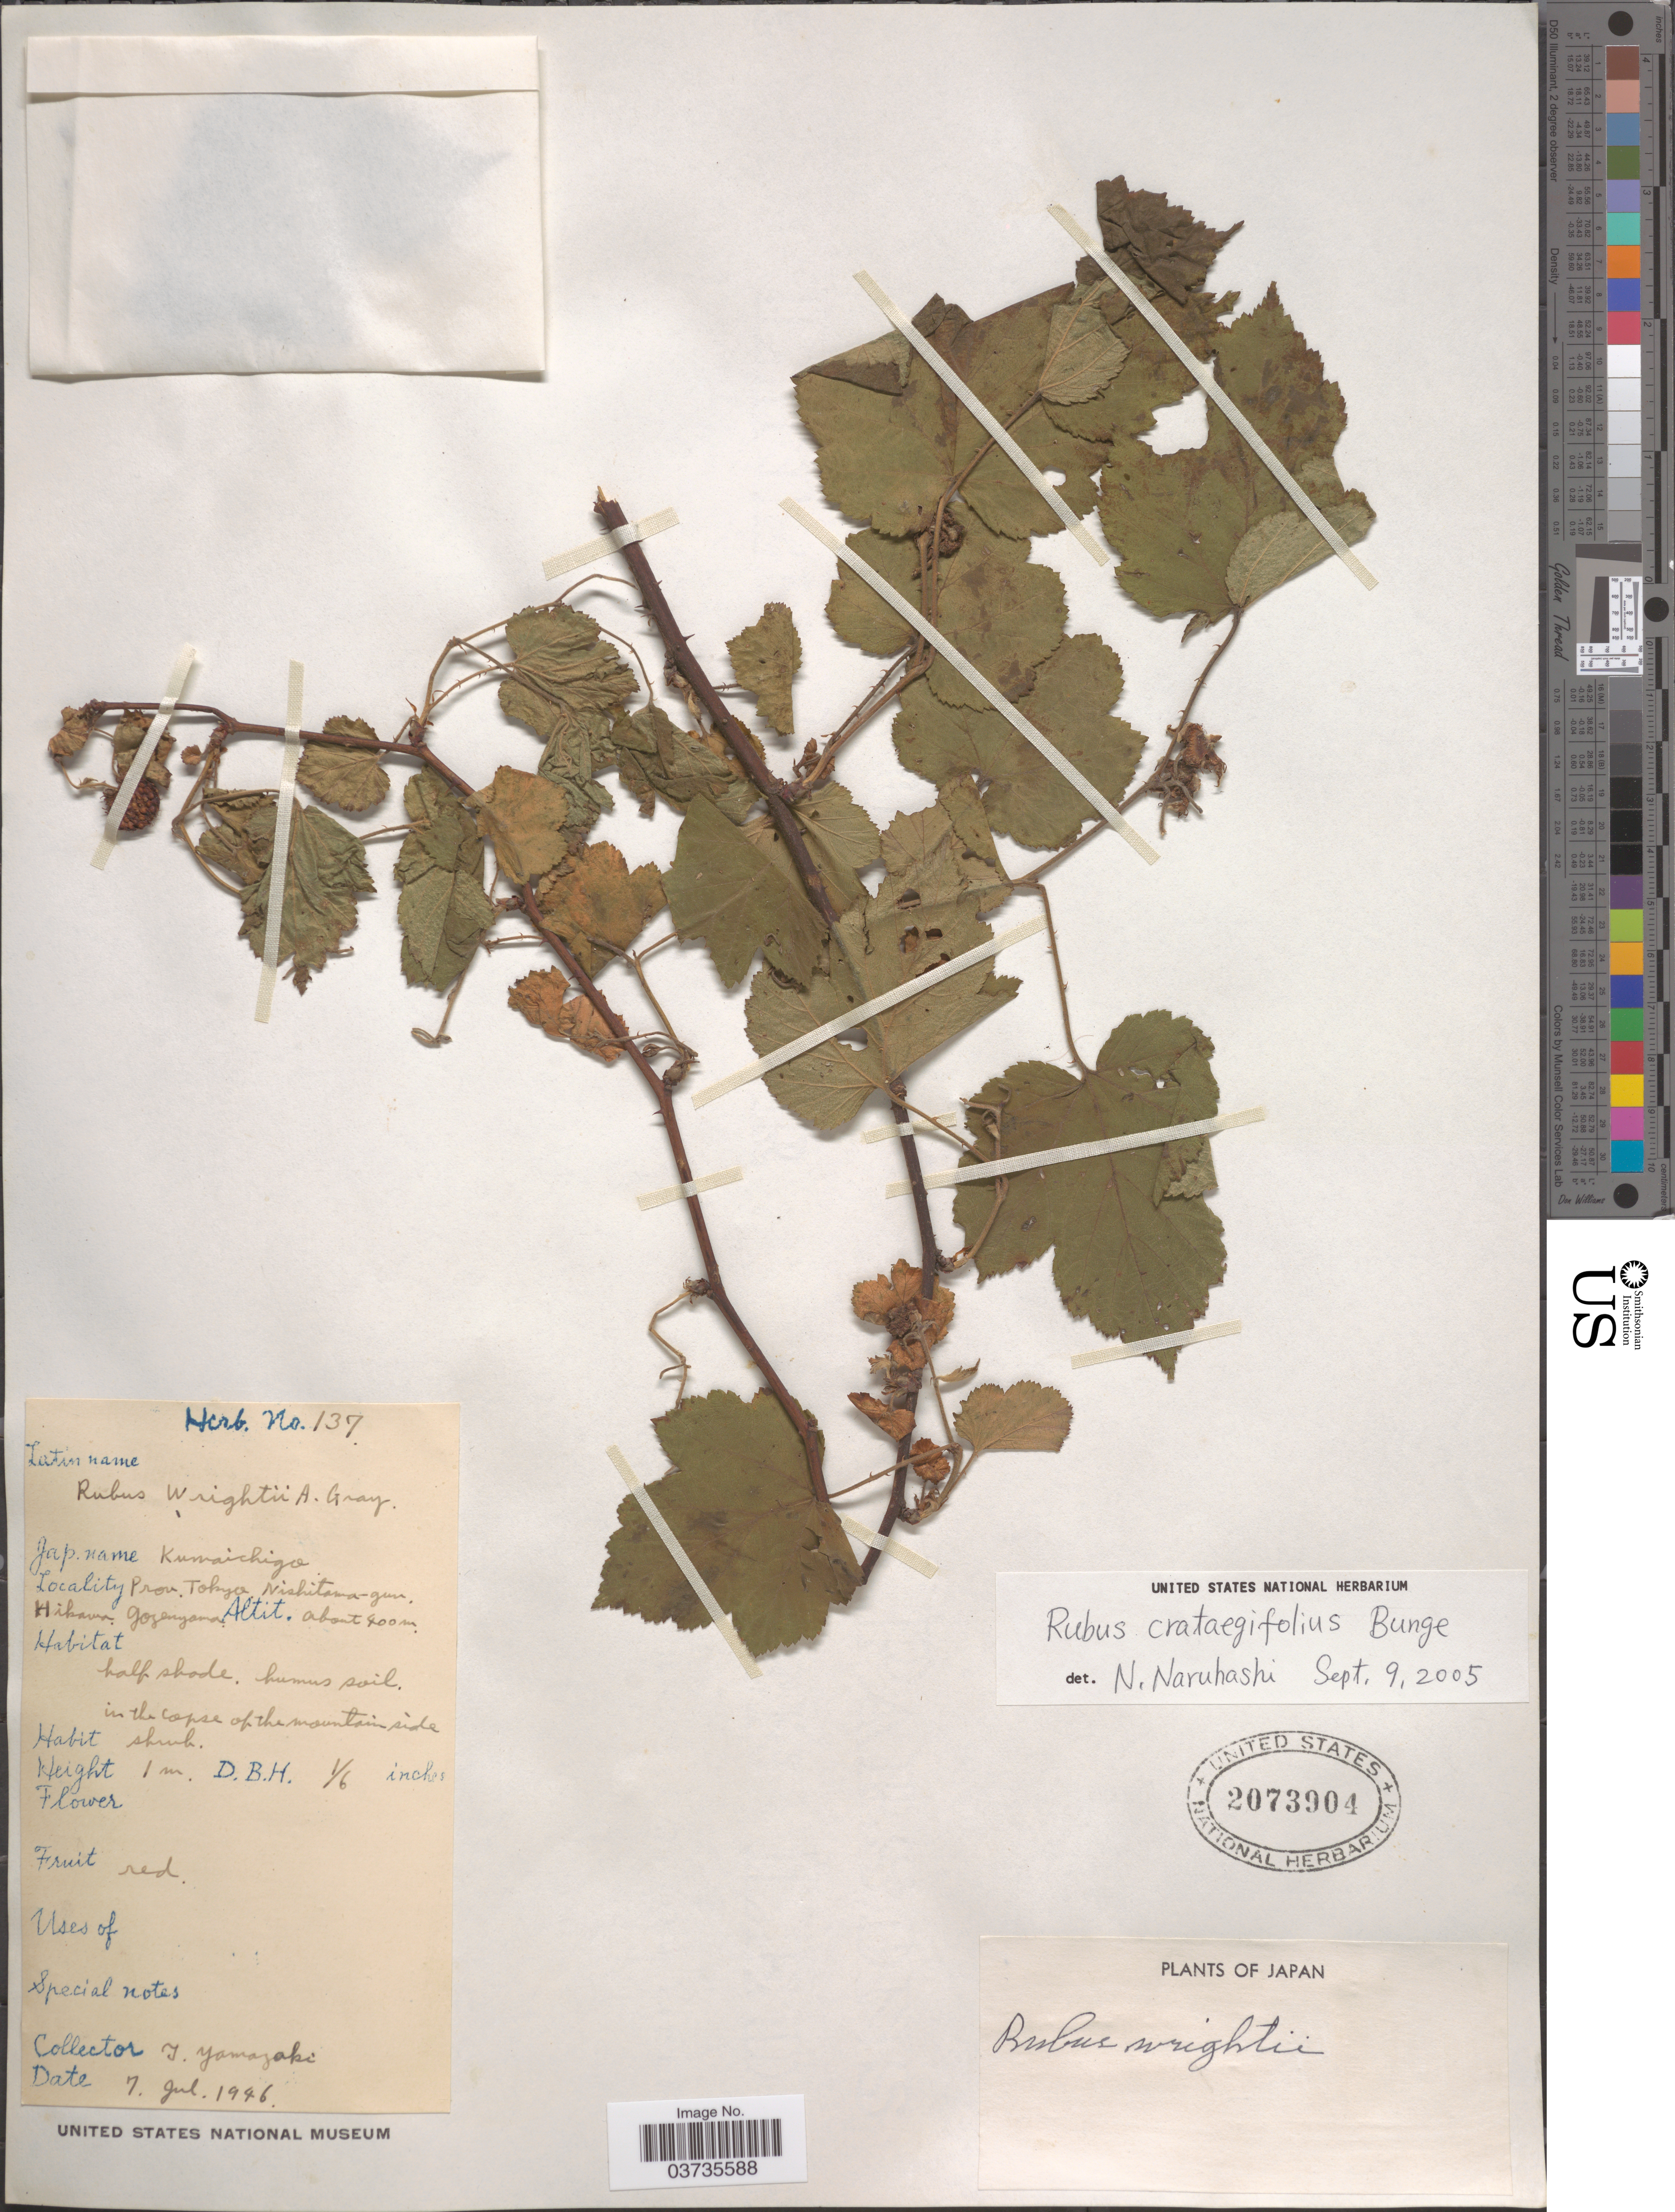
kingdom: Plantae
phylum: Tracheophyta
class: Magnoliopsida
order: Rosales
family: Rosaceae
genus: Rubus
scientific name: Rubus crataegifolius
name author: Bunge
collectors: T. Yamazaki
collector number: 137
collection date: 1946-07-07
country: Japan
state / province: Tokyo, Federal City of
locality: Prov. Tokyo, Nishitama-gun, Hikawa, Gozenyama.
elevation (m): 400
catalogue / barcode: US 2073904